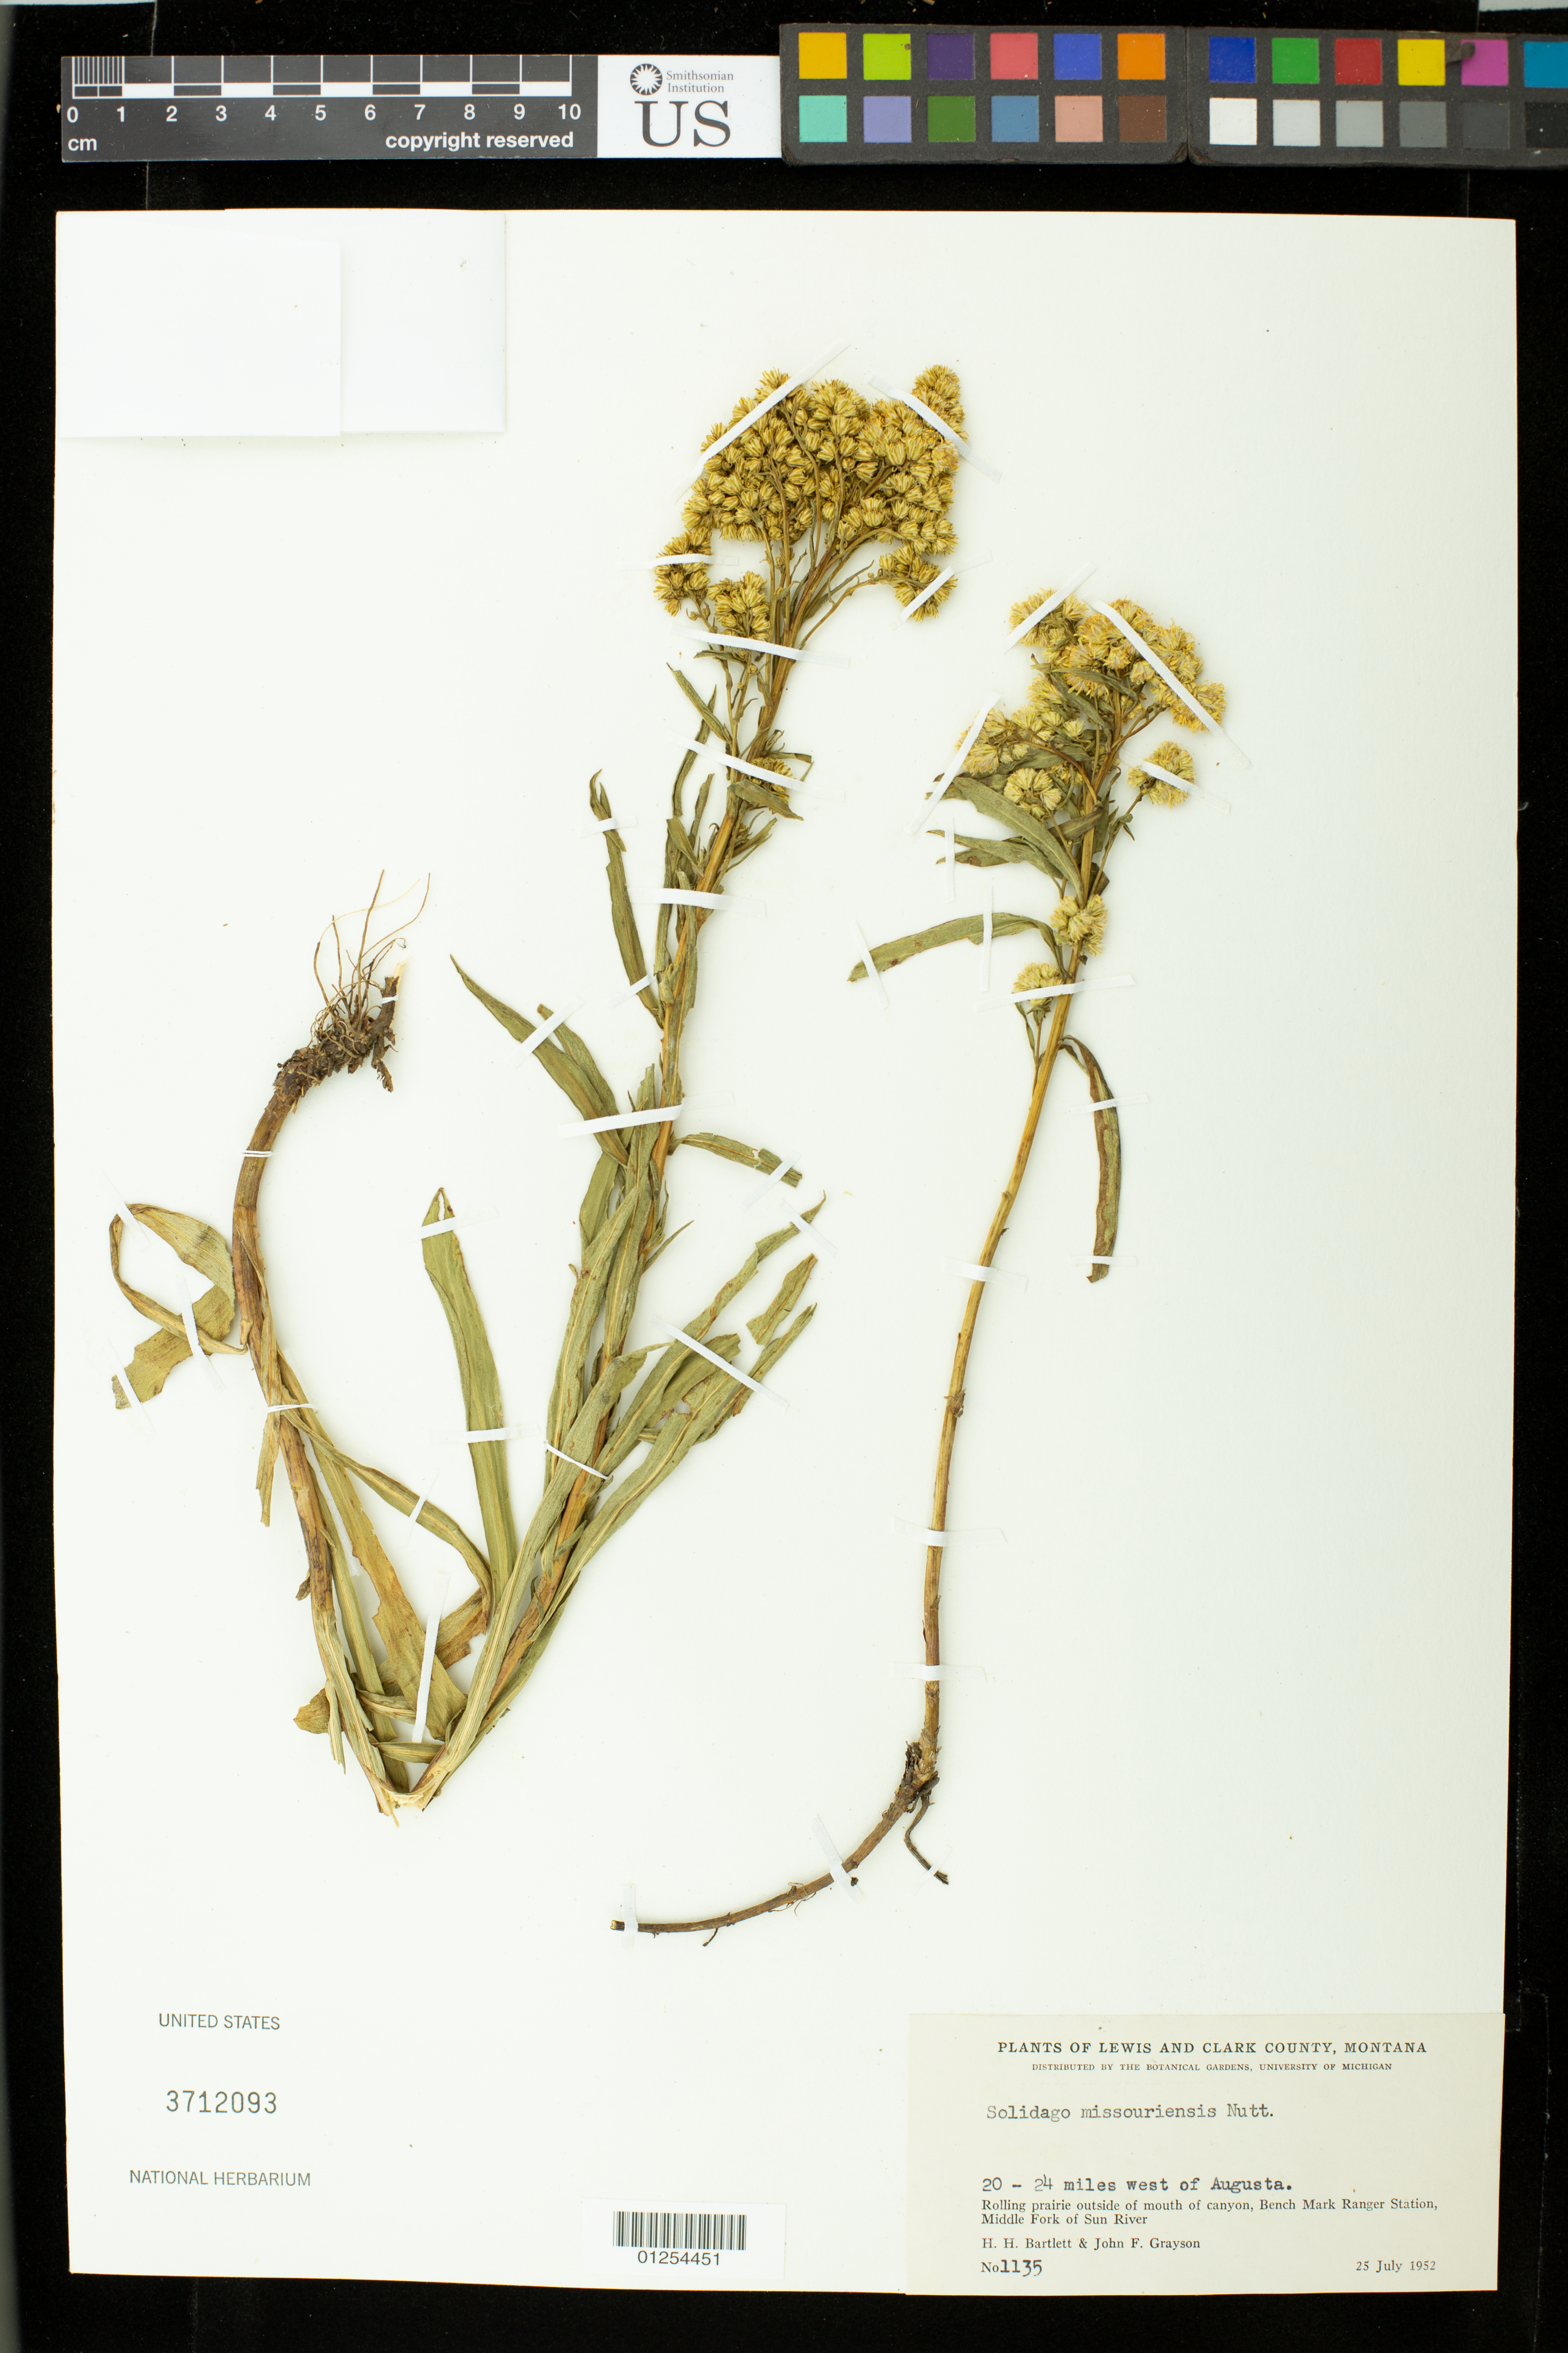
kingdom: Plantae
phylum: Tracheophyta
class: Magnoliopsida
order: Asterales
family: Asteraceae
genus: Solidago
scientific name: Solidago missouriensis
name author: Nutt.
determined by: Bartlett, H. H.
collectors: H. H. Bartlett & J. Grayson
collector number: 1135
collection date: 1952-07-25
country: United States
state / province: Montana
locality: Lewis and Clark County, 20-24 miles west of Augusta, Rolling prairie outside of mouth of canyon, Bench Mark Ranger Station, Middle Fork of Sun River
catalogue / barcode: US 3712093